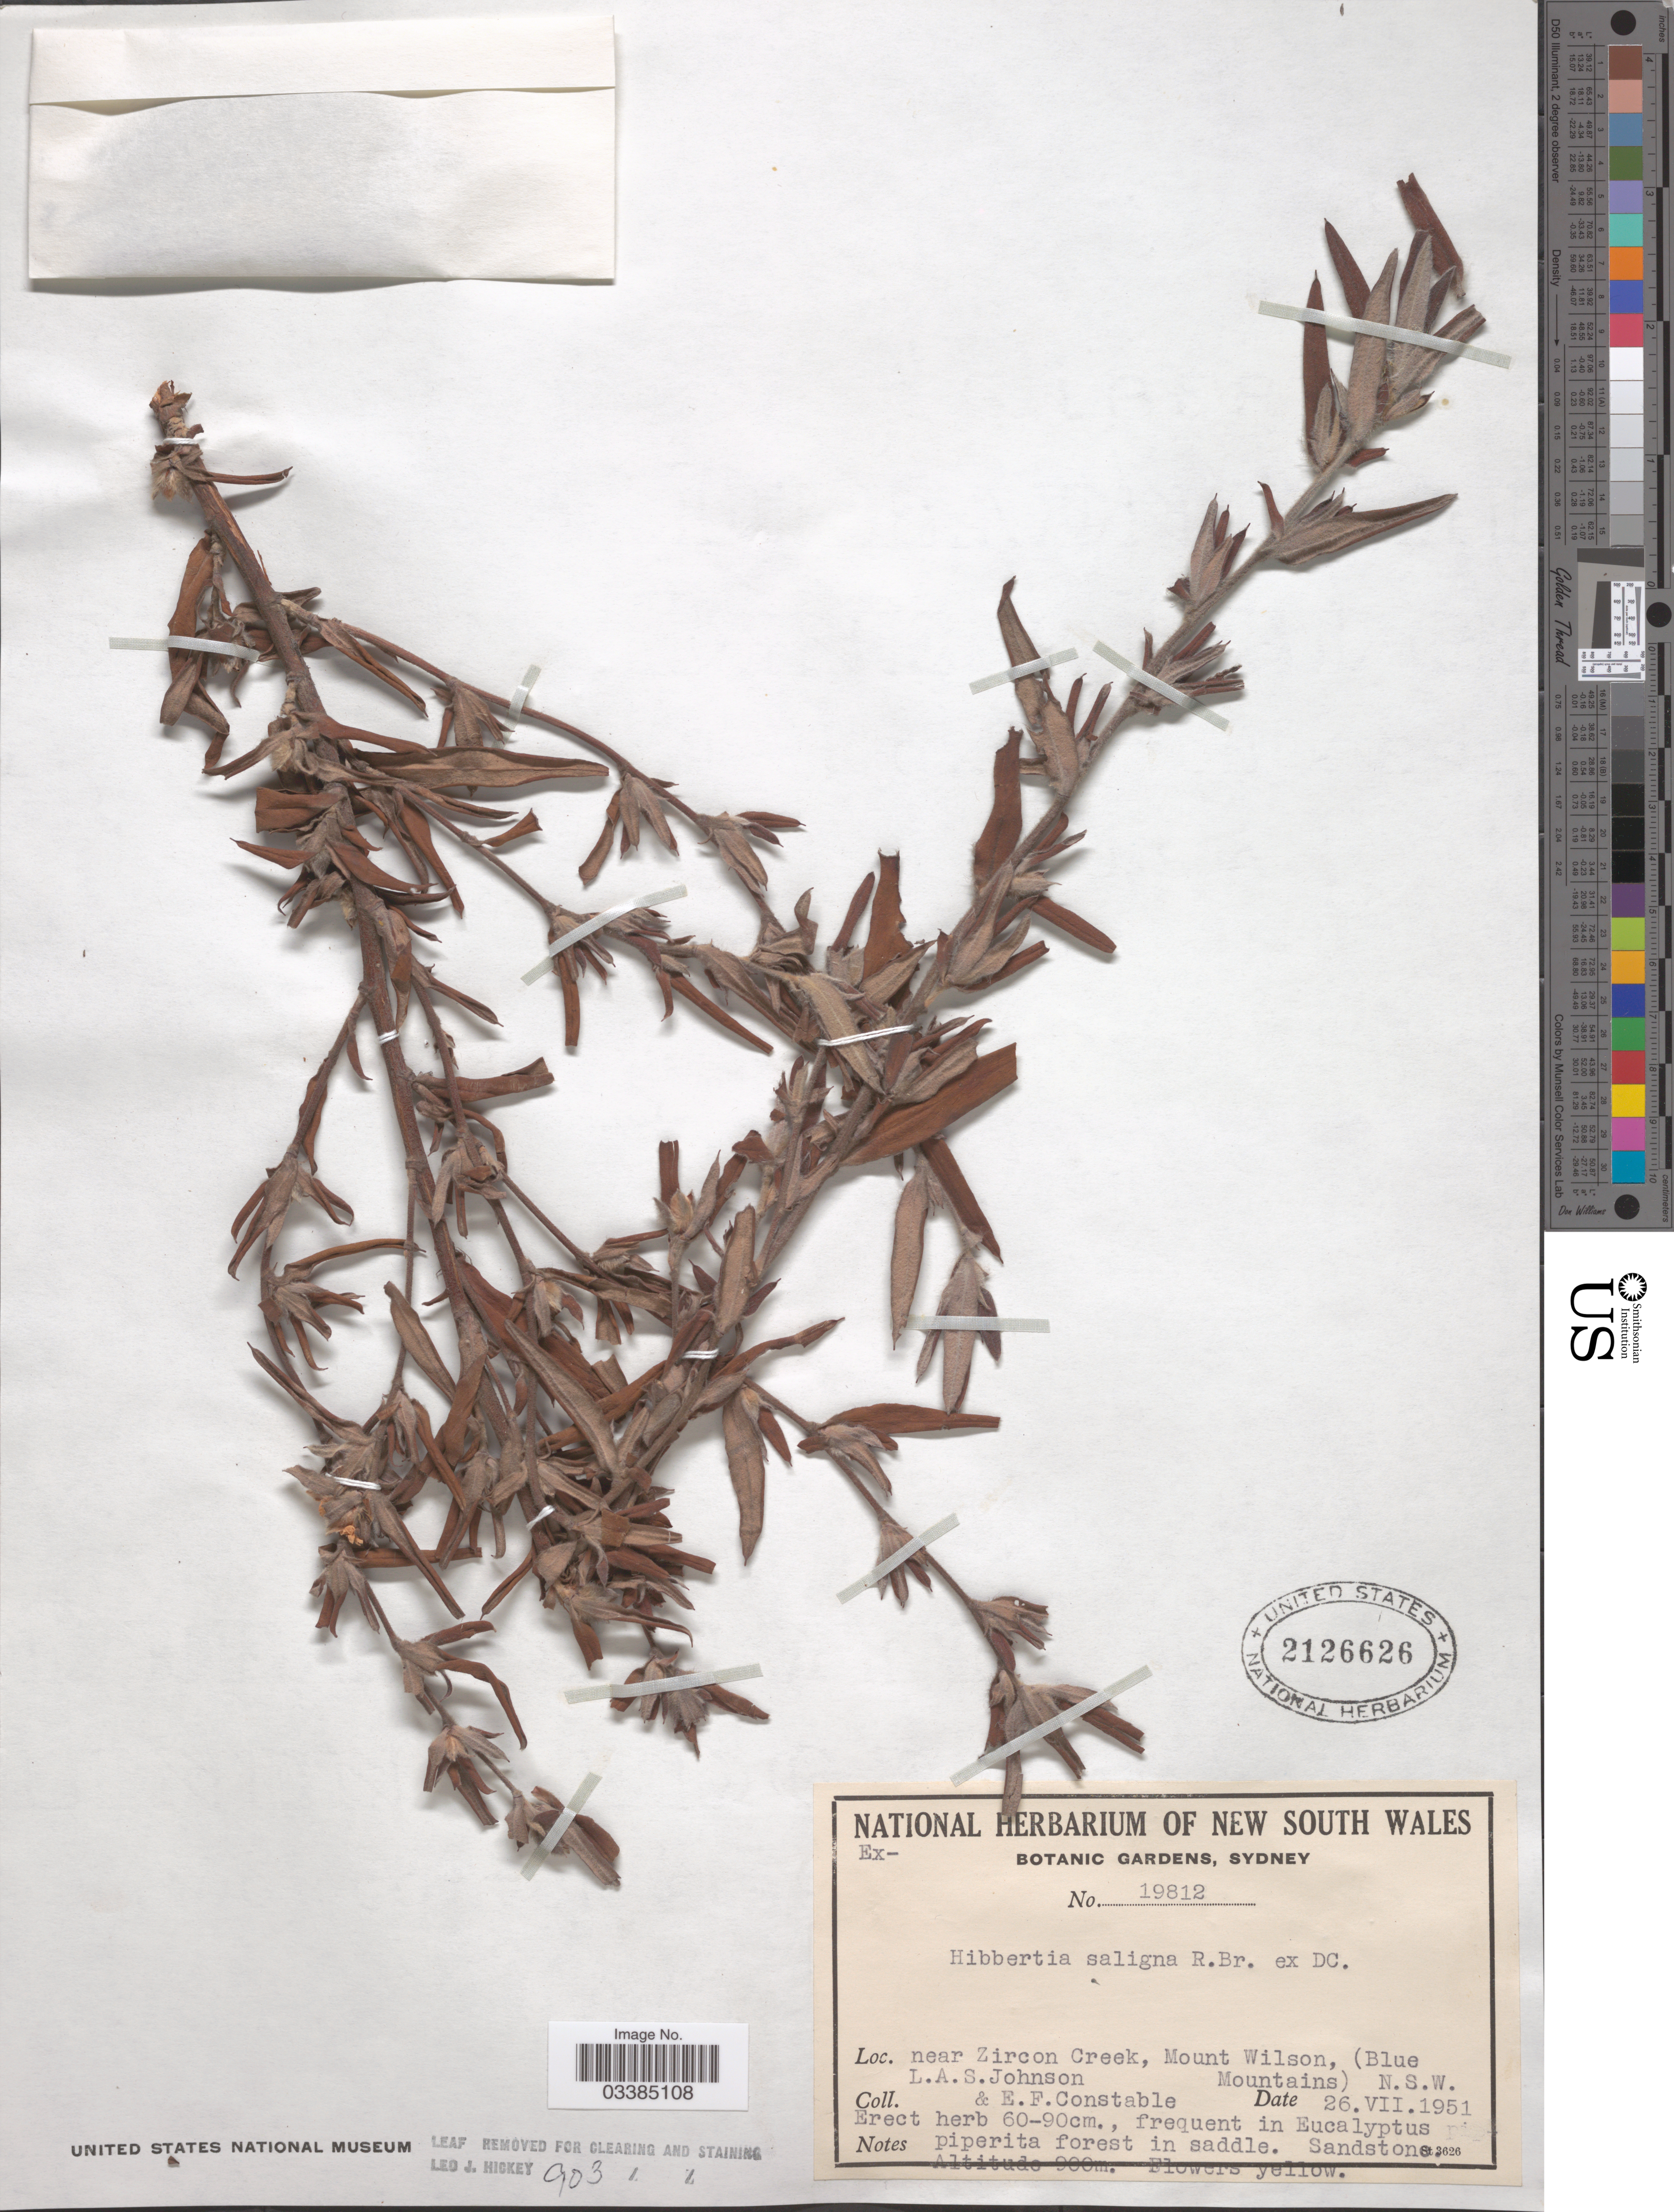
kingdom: Plantae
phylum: Tracheophyta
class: Magnoliopsida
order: Dilleniales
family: Dilleniaceae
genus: Hibbertia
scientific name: Hibbertia saligna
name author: R. Br. ex DC.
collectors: L. A. S. Johnson & E. F. Constable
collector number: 19812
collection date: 1951-07-26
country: Australia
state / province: New South Wales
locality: Near Zircon Creek, Mount Wilson, (Blue Mountains) N. S. W.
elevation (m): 900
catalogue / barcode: US 2126626